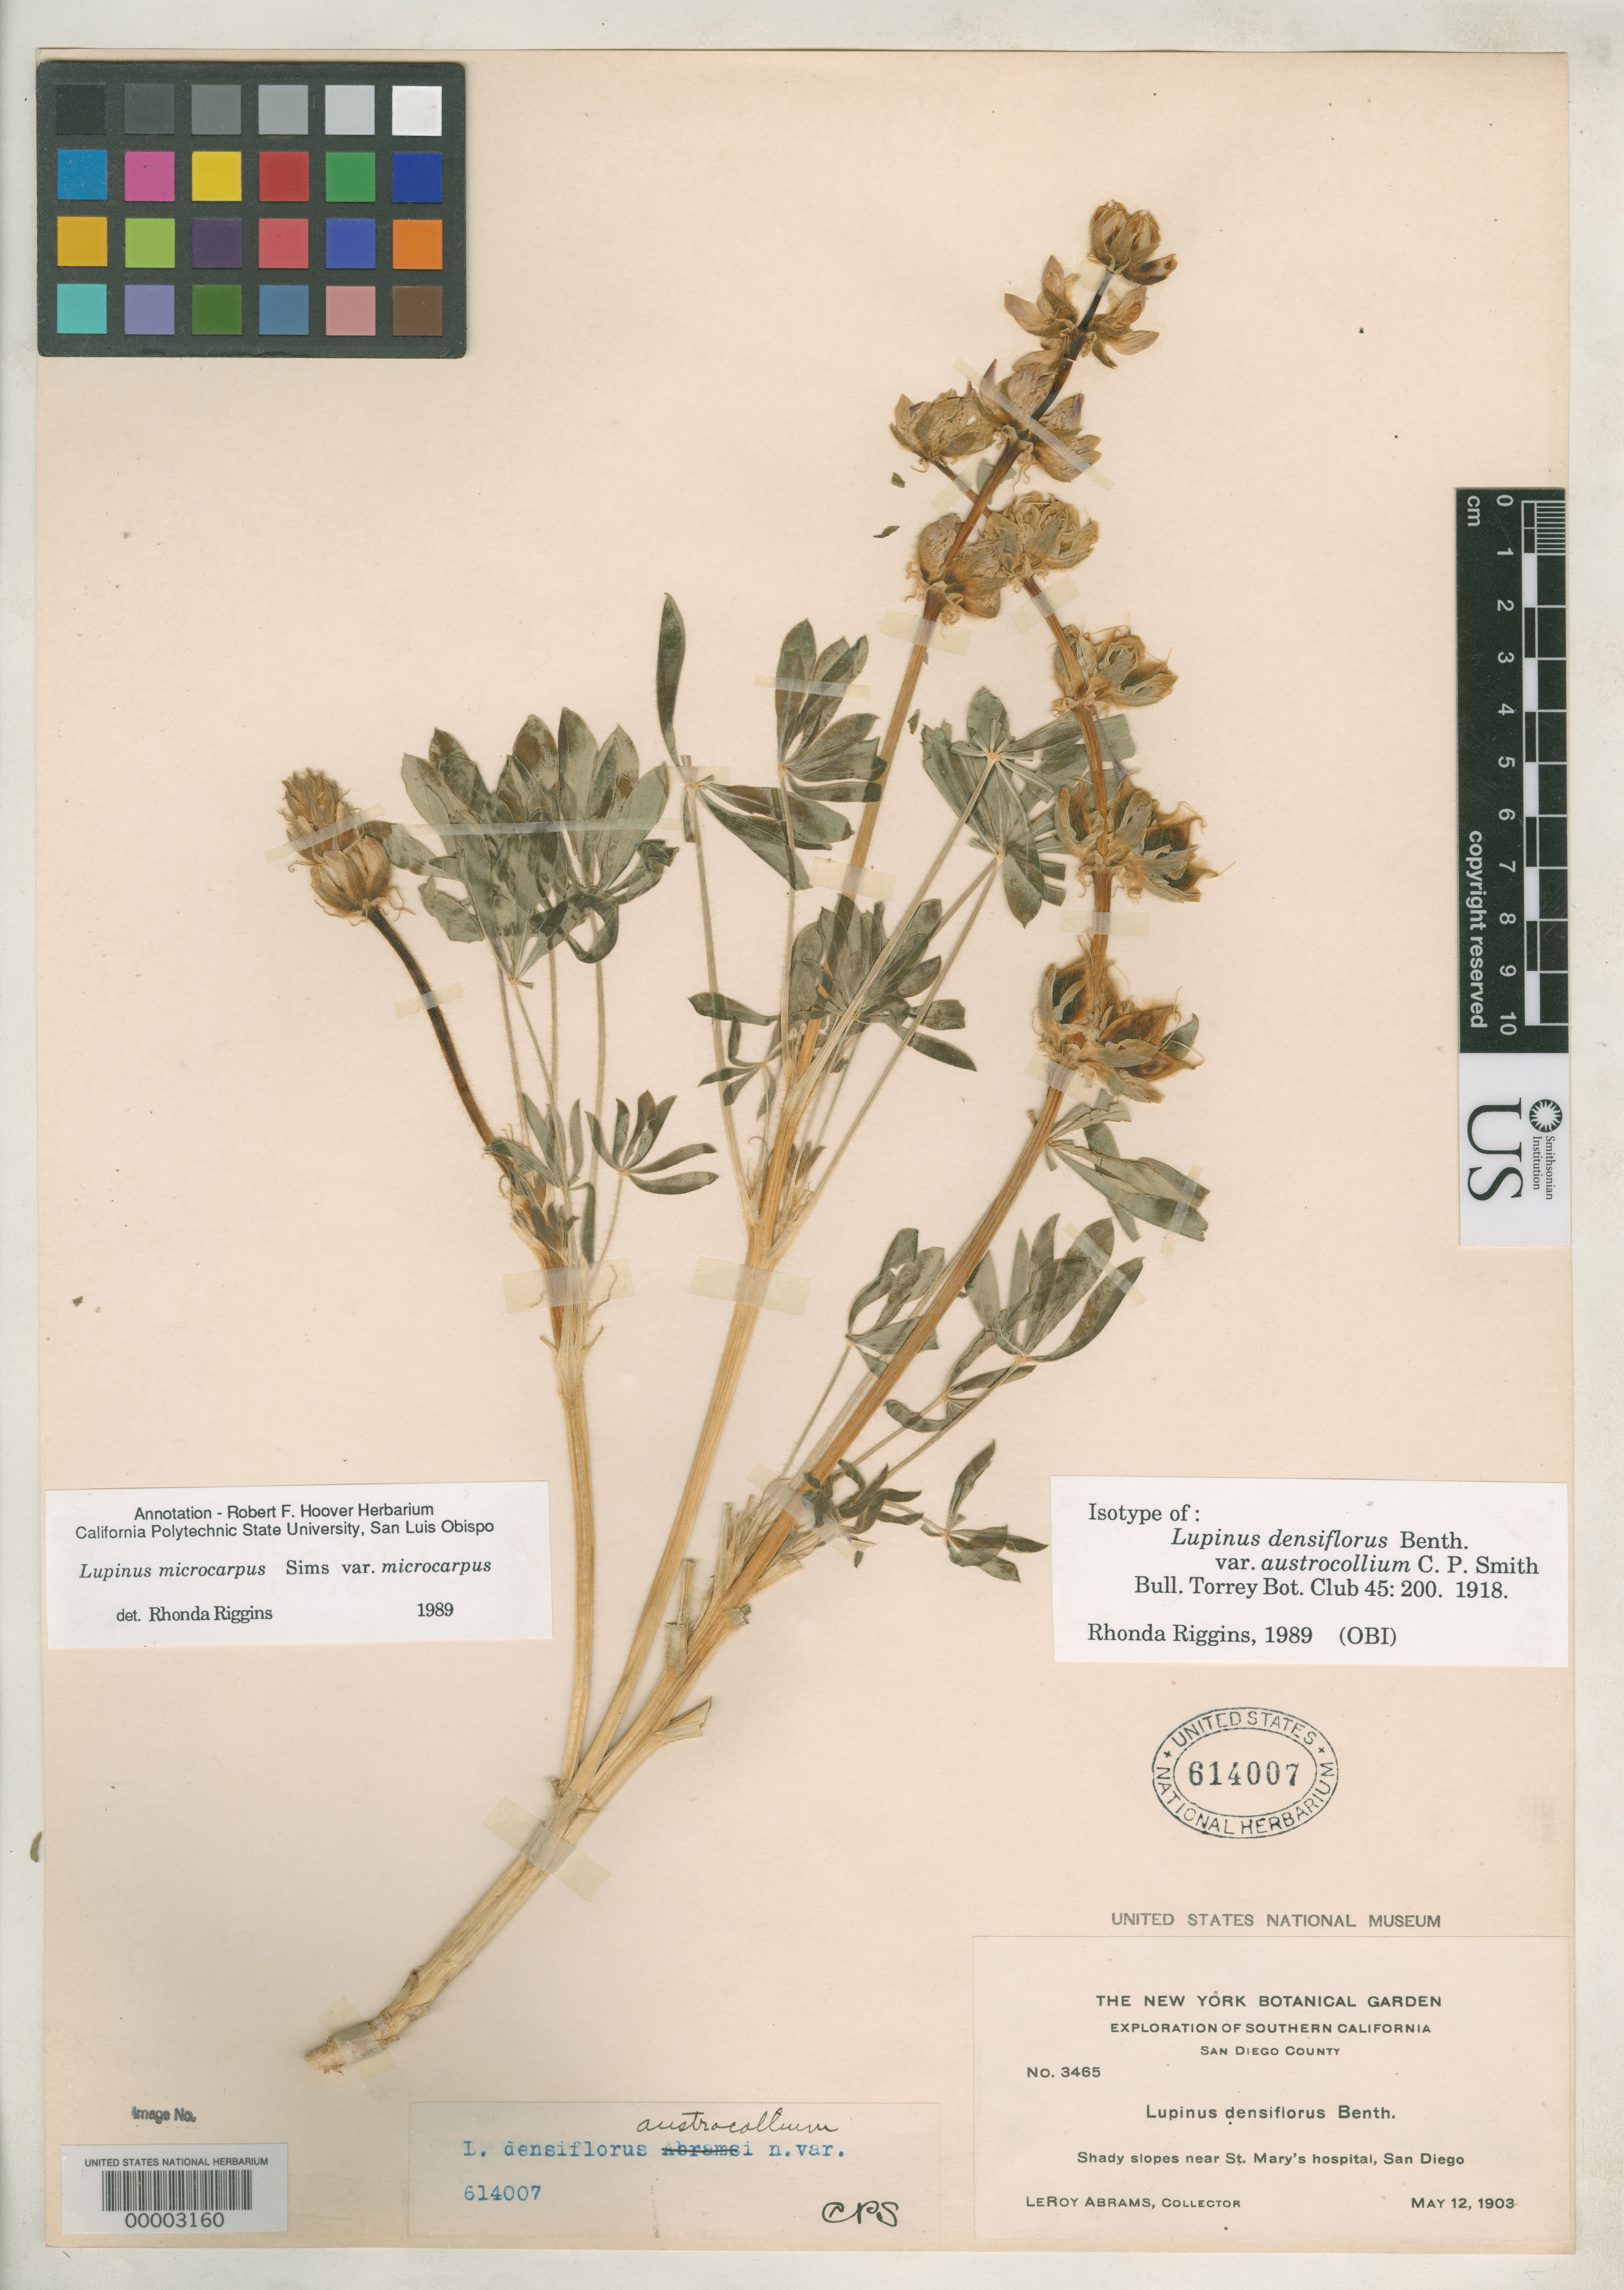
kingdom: Plantae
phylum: Tracheophyta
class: Magnoliopsida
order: Fabales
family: Fabaceae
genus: Lupinus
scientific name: Lupinus densiflorus var. austrocollium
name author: C.P. Sm.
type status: Isotype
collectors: L. Abrams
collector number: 3465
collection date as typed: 12 May 1903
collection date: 1903-05-12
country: United States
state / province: California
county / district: San Diego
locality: Near St. Mary's Hospital, San Diego.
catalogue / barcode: US 614007